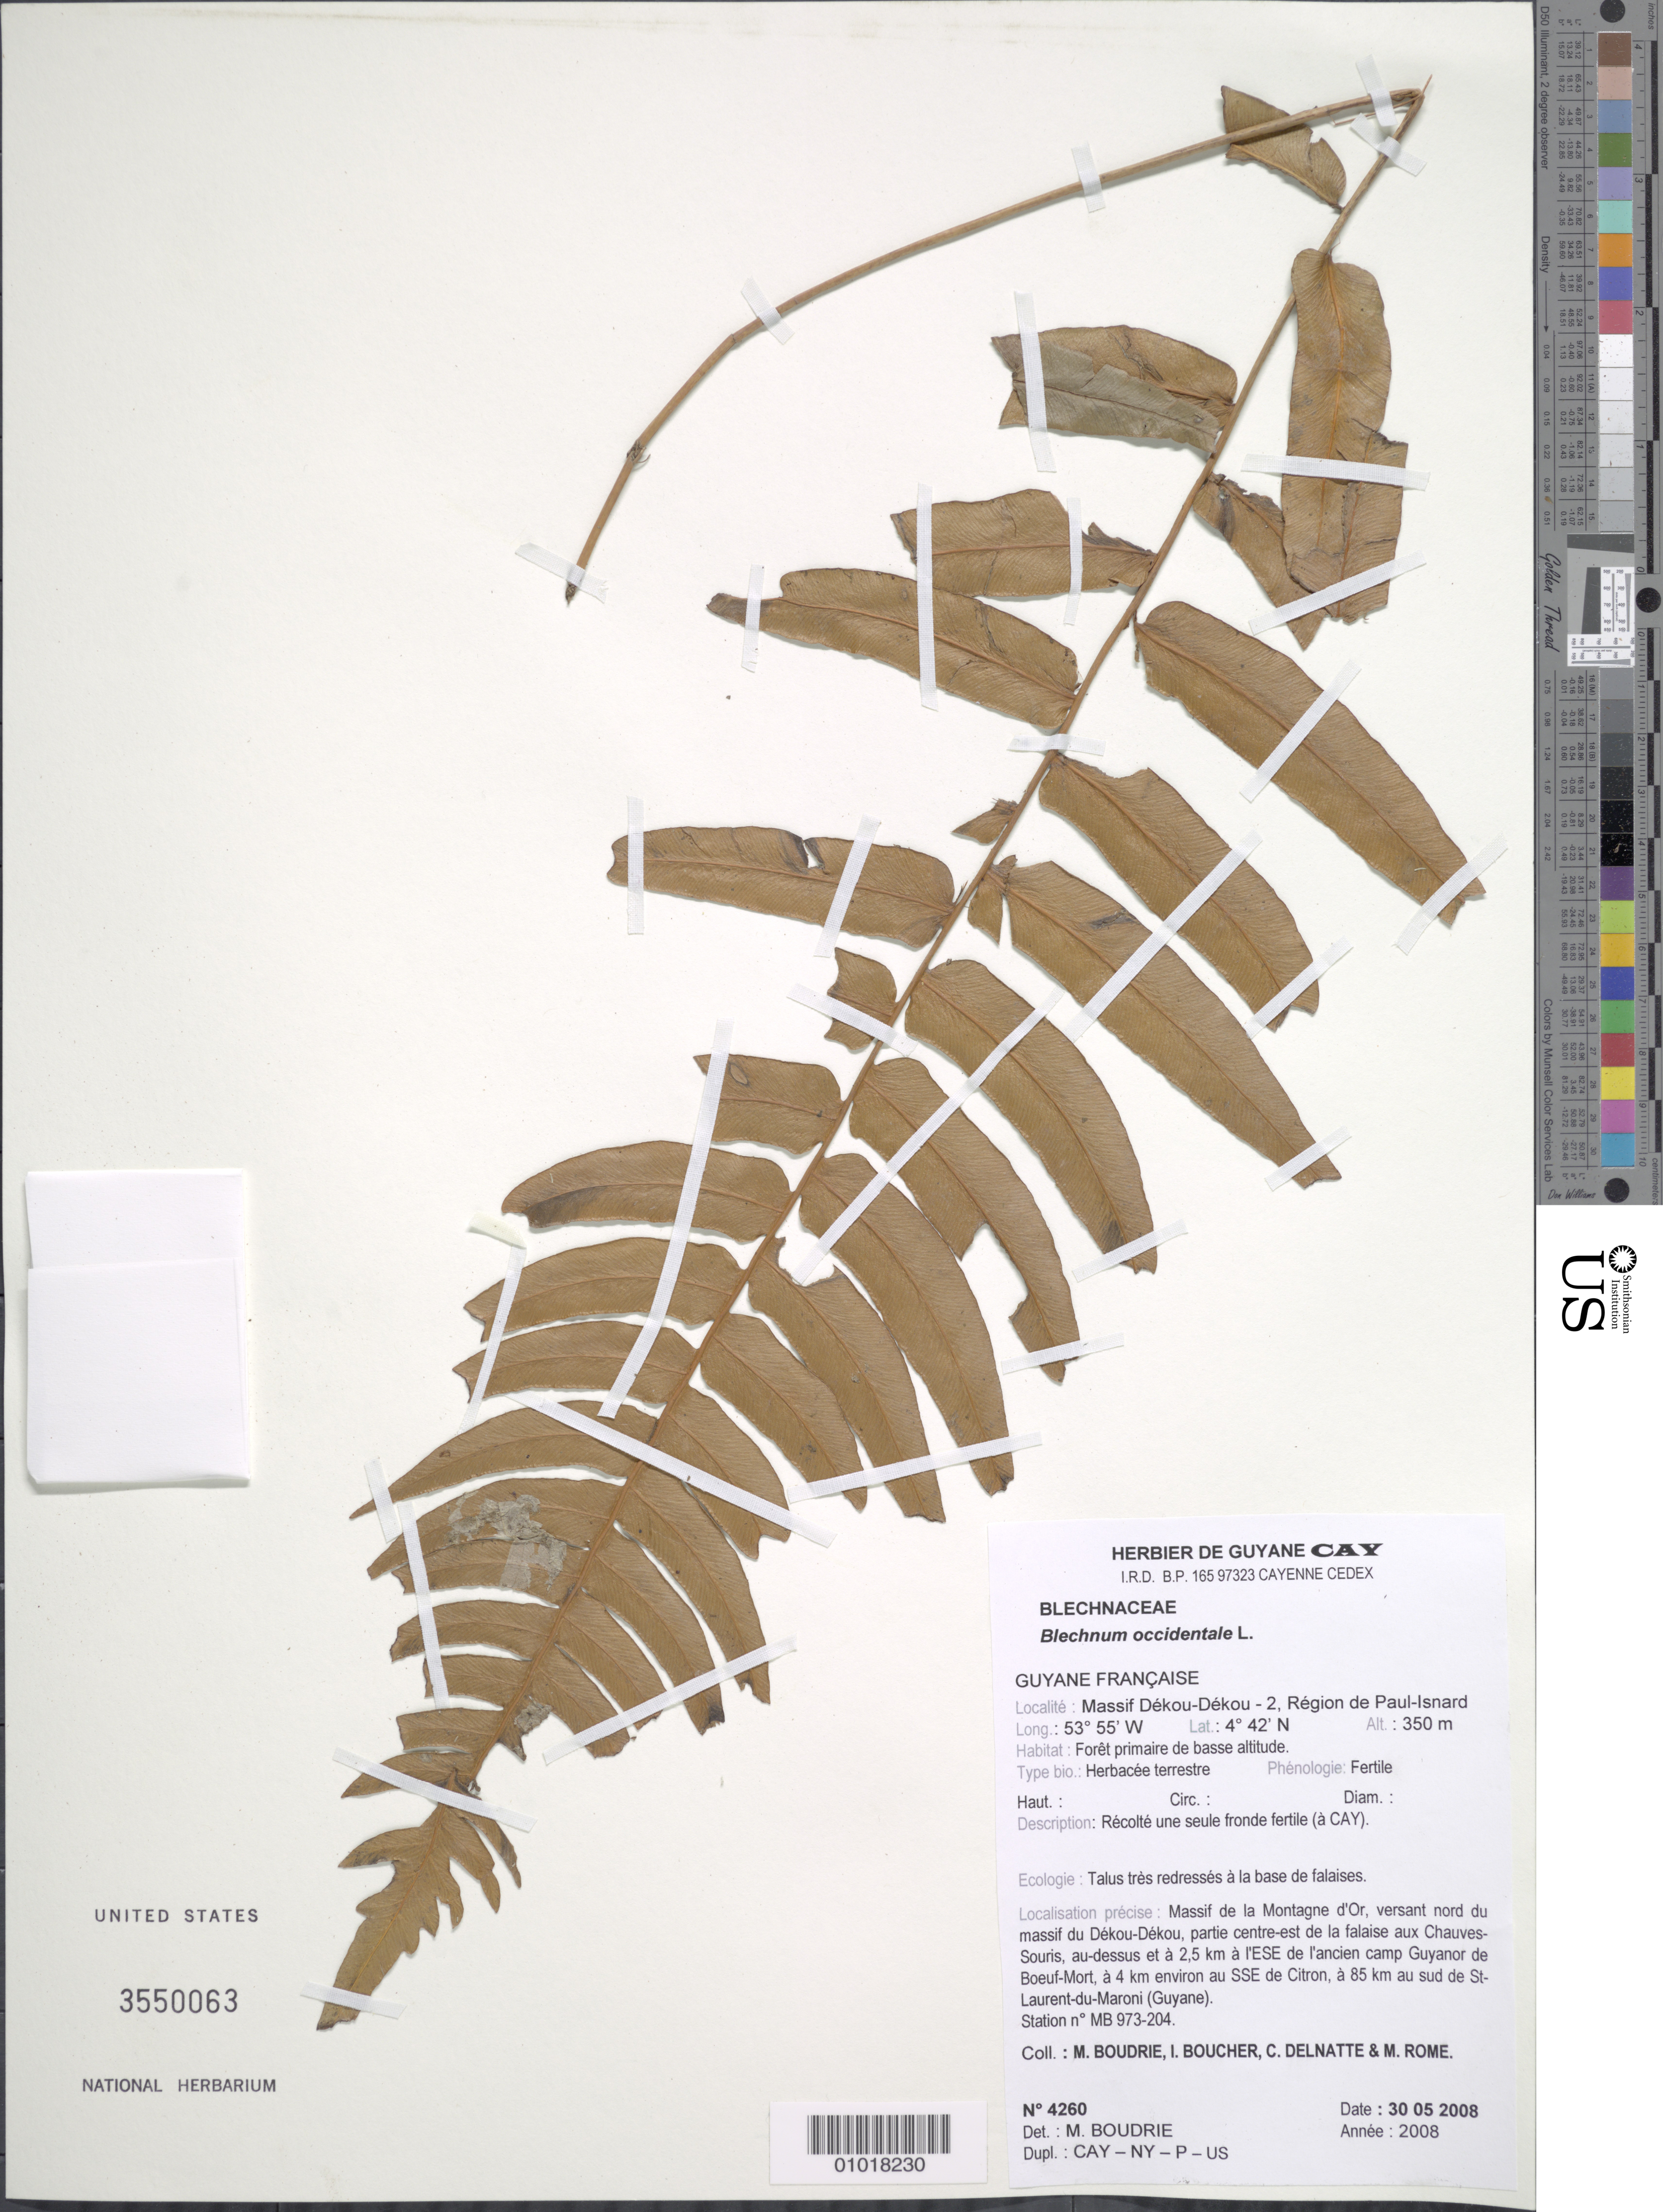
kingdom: Plantae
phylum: Tracheophyta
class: Polypodiopsida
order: Polypodiales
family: Blechnaceae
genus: Blechnum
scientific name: Blechnum occidentale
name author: L.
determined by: Boudrie, M.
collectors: M. Boudrie, I. Boucher, C. Delnatte & M. Rome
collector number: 4260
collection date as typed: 30-May-08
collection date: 2008-05-30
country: French Guiana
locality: Massif Dékou-Dékou-2, Région de Paul-Isnard. Massif de la Montagne d'Or, versant nord du massif du Dékou-Dékou, partie centre-est de la falaise aux Chauves-Souris, au-dessus et a 2.5km a l'ESE de l'ancien camp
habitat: Talus tres redresses a la base de falaises. foret primaire de basse altitude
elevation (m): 350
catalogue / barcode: US 3550063